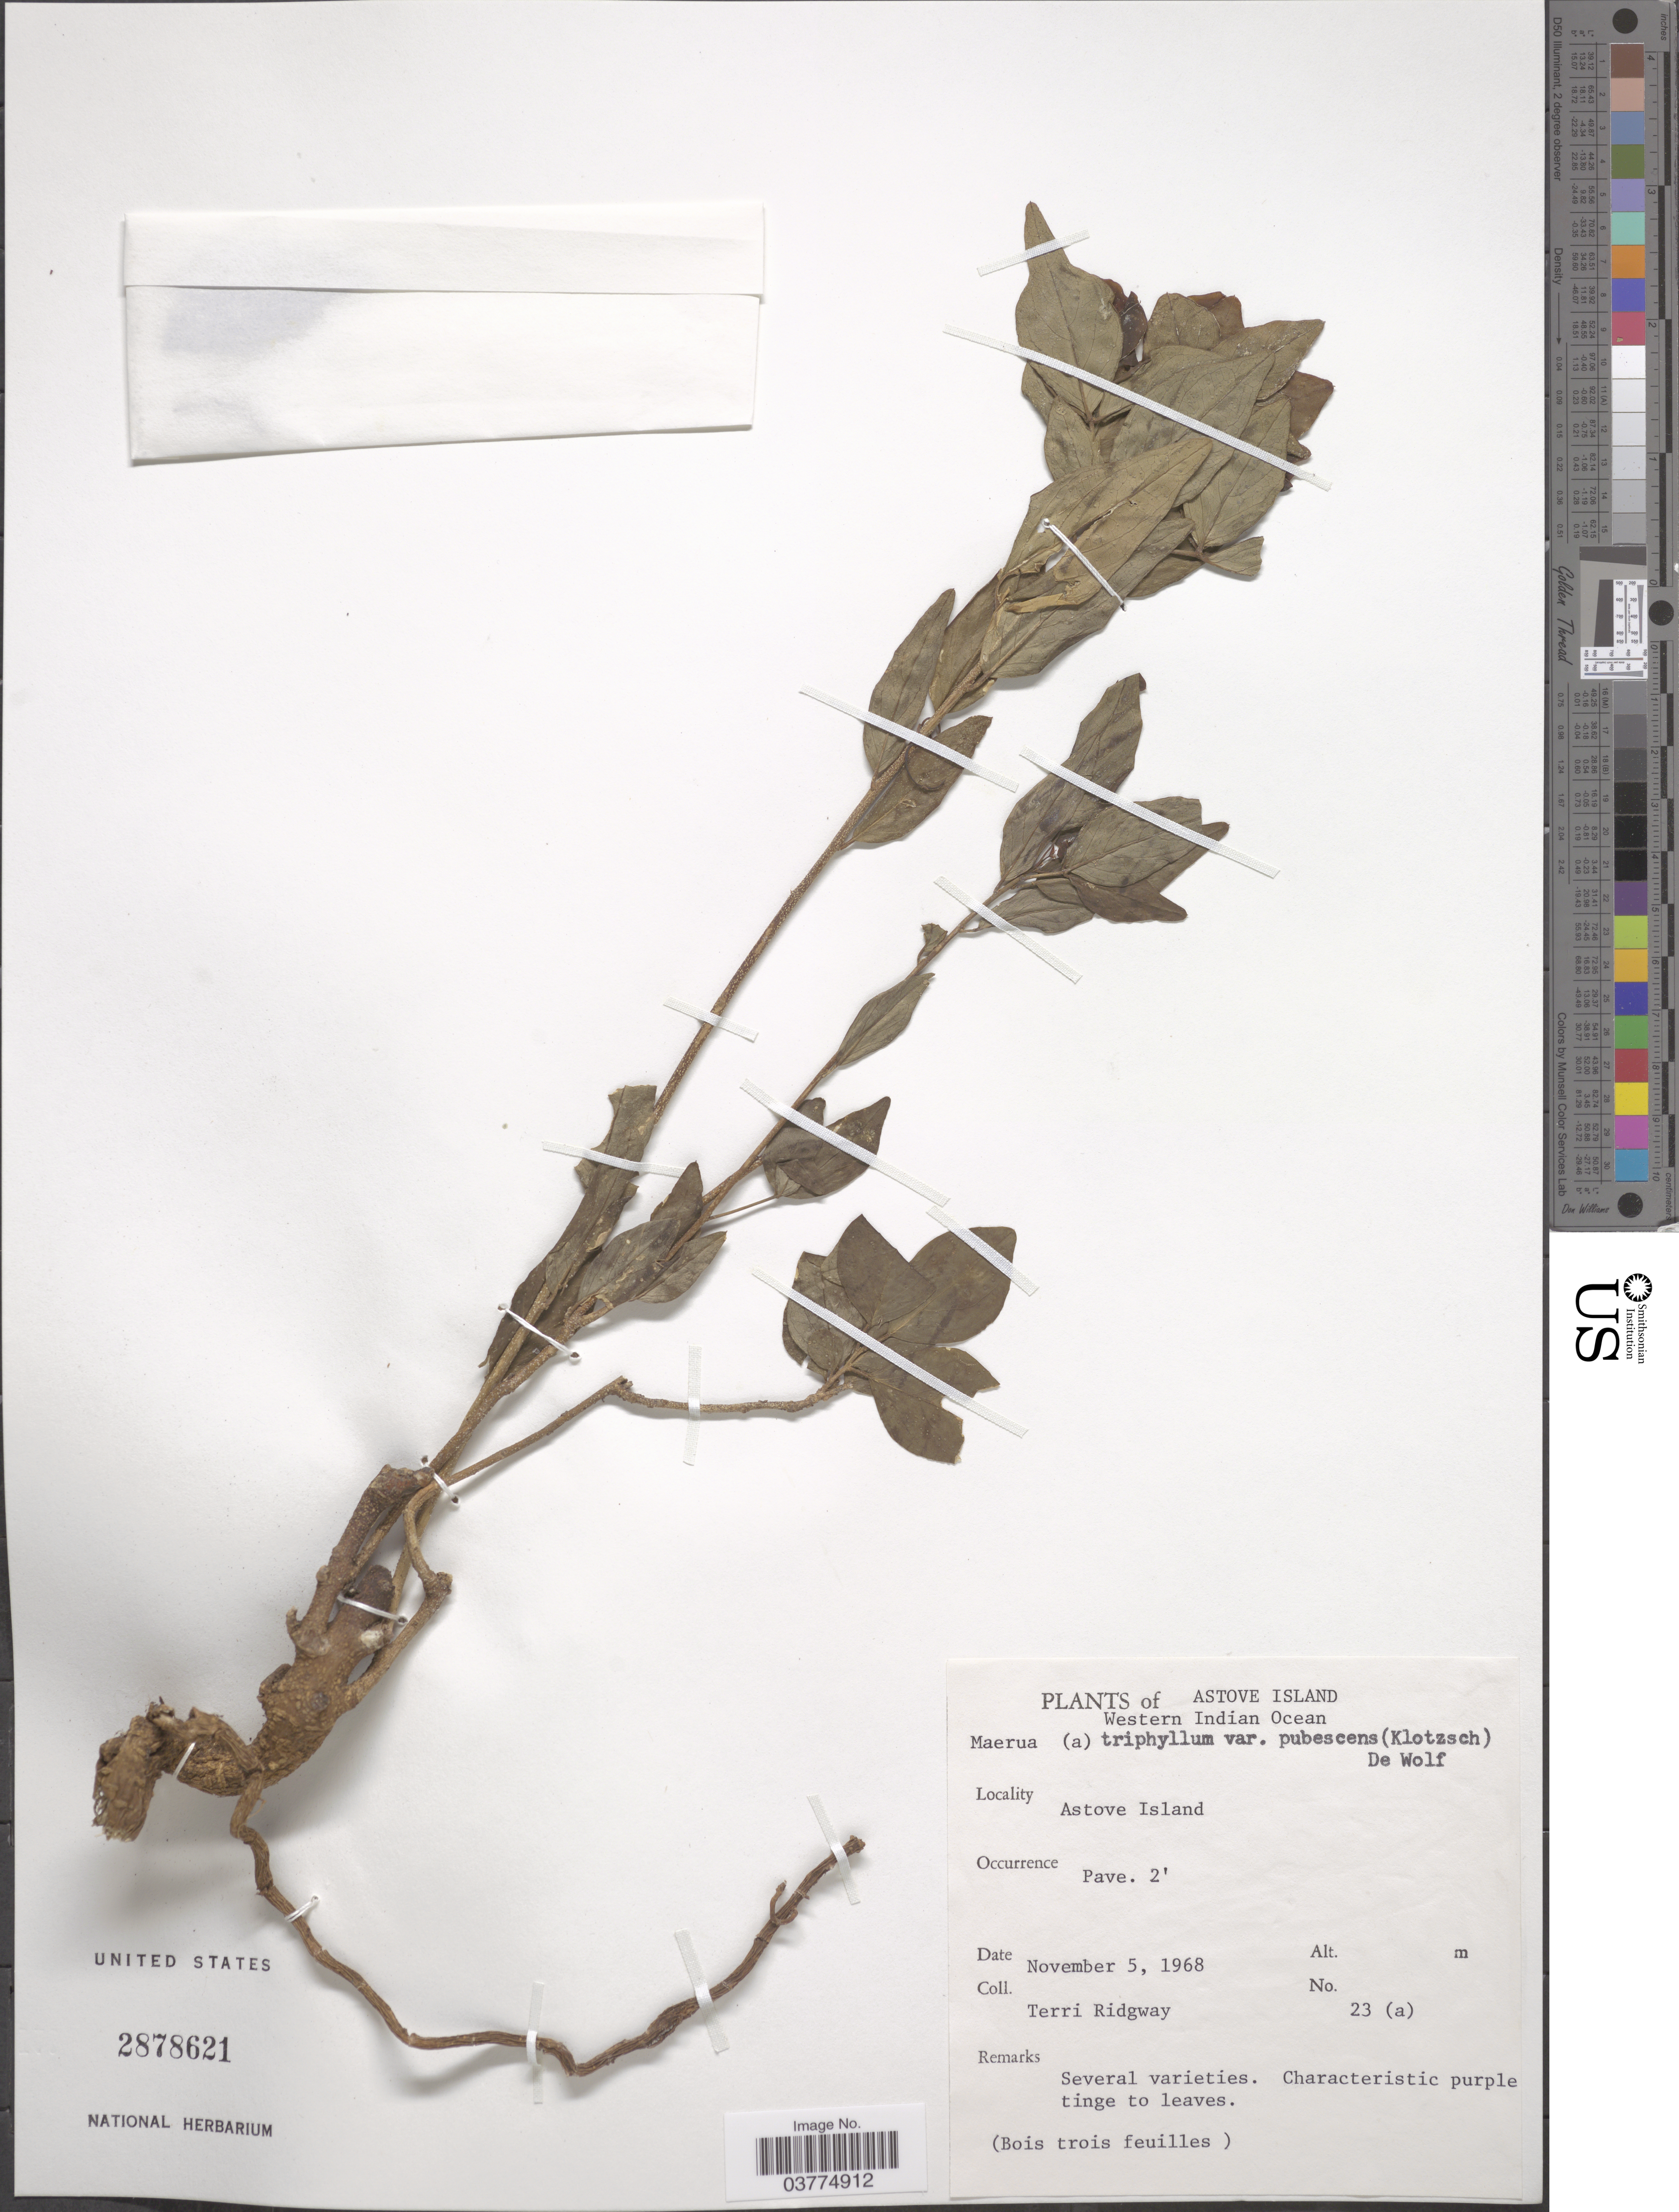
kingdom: Plantae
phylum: Tracheophyta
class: Magnoliopsida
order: Brassicales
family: Capparaceae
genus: Maerua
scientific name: Maerua triphylla var. pubescens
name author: (Klotzsch) DeWolf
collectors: T. Ridgway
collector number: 23(a)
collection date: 1968-11-05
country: Seychelles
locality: Astove Island. Western Indian Ocean. Astove Island. Pave. 2'.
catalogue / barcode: US 2878621